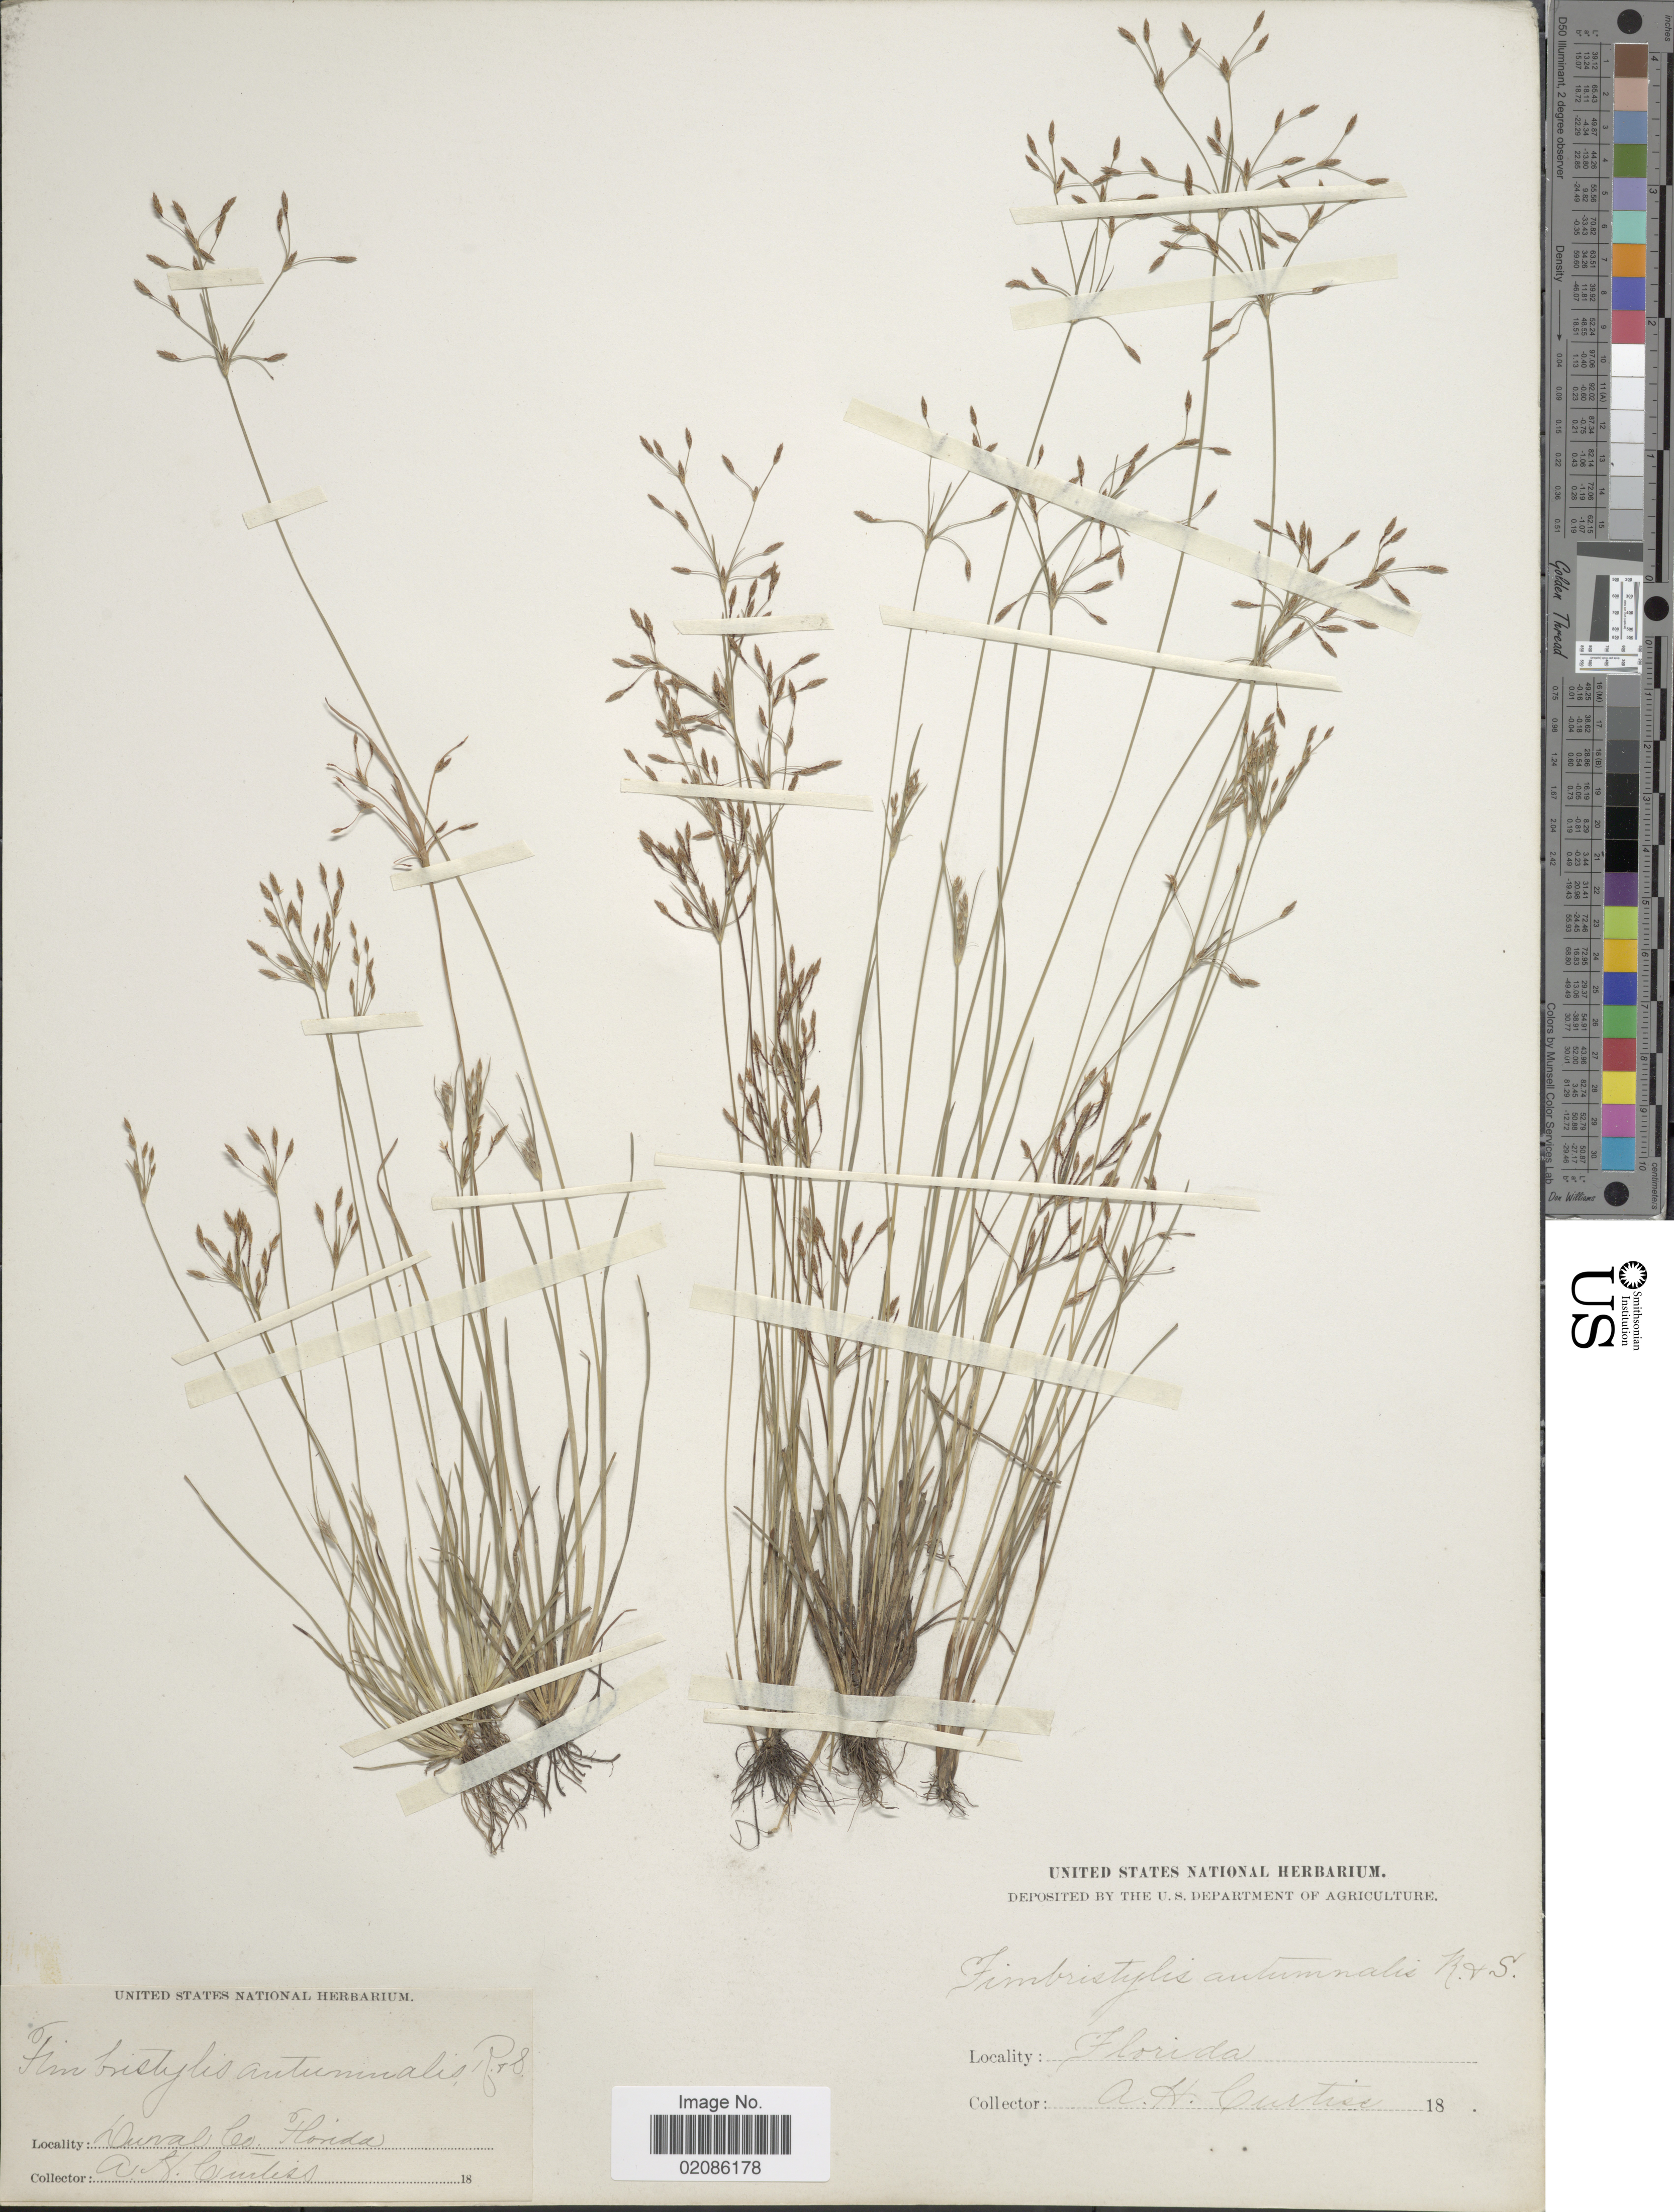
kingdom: Plantae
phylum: Tracheophyta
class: Liliopsida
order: Poales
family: Cyperaceae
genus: Fimbristylis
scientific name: Fimbristylis autumnalis (L.) Roem. & Schult.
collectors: A. H. Curtiss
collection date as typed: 18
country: United States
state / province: Florida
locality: Duval Co.